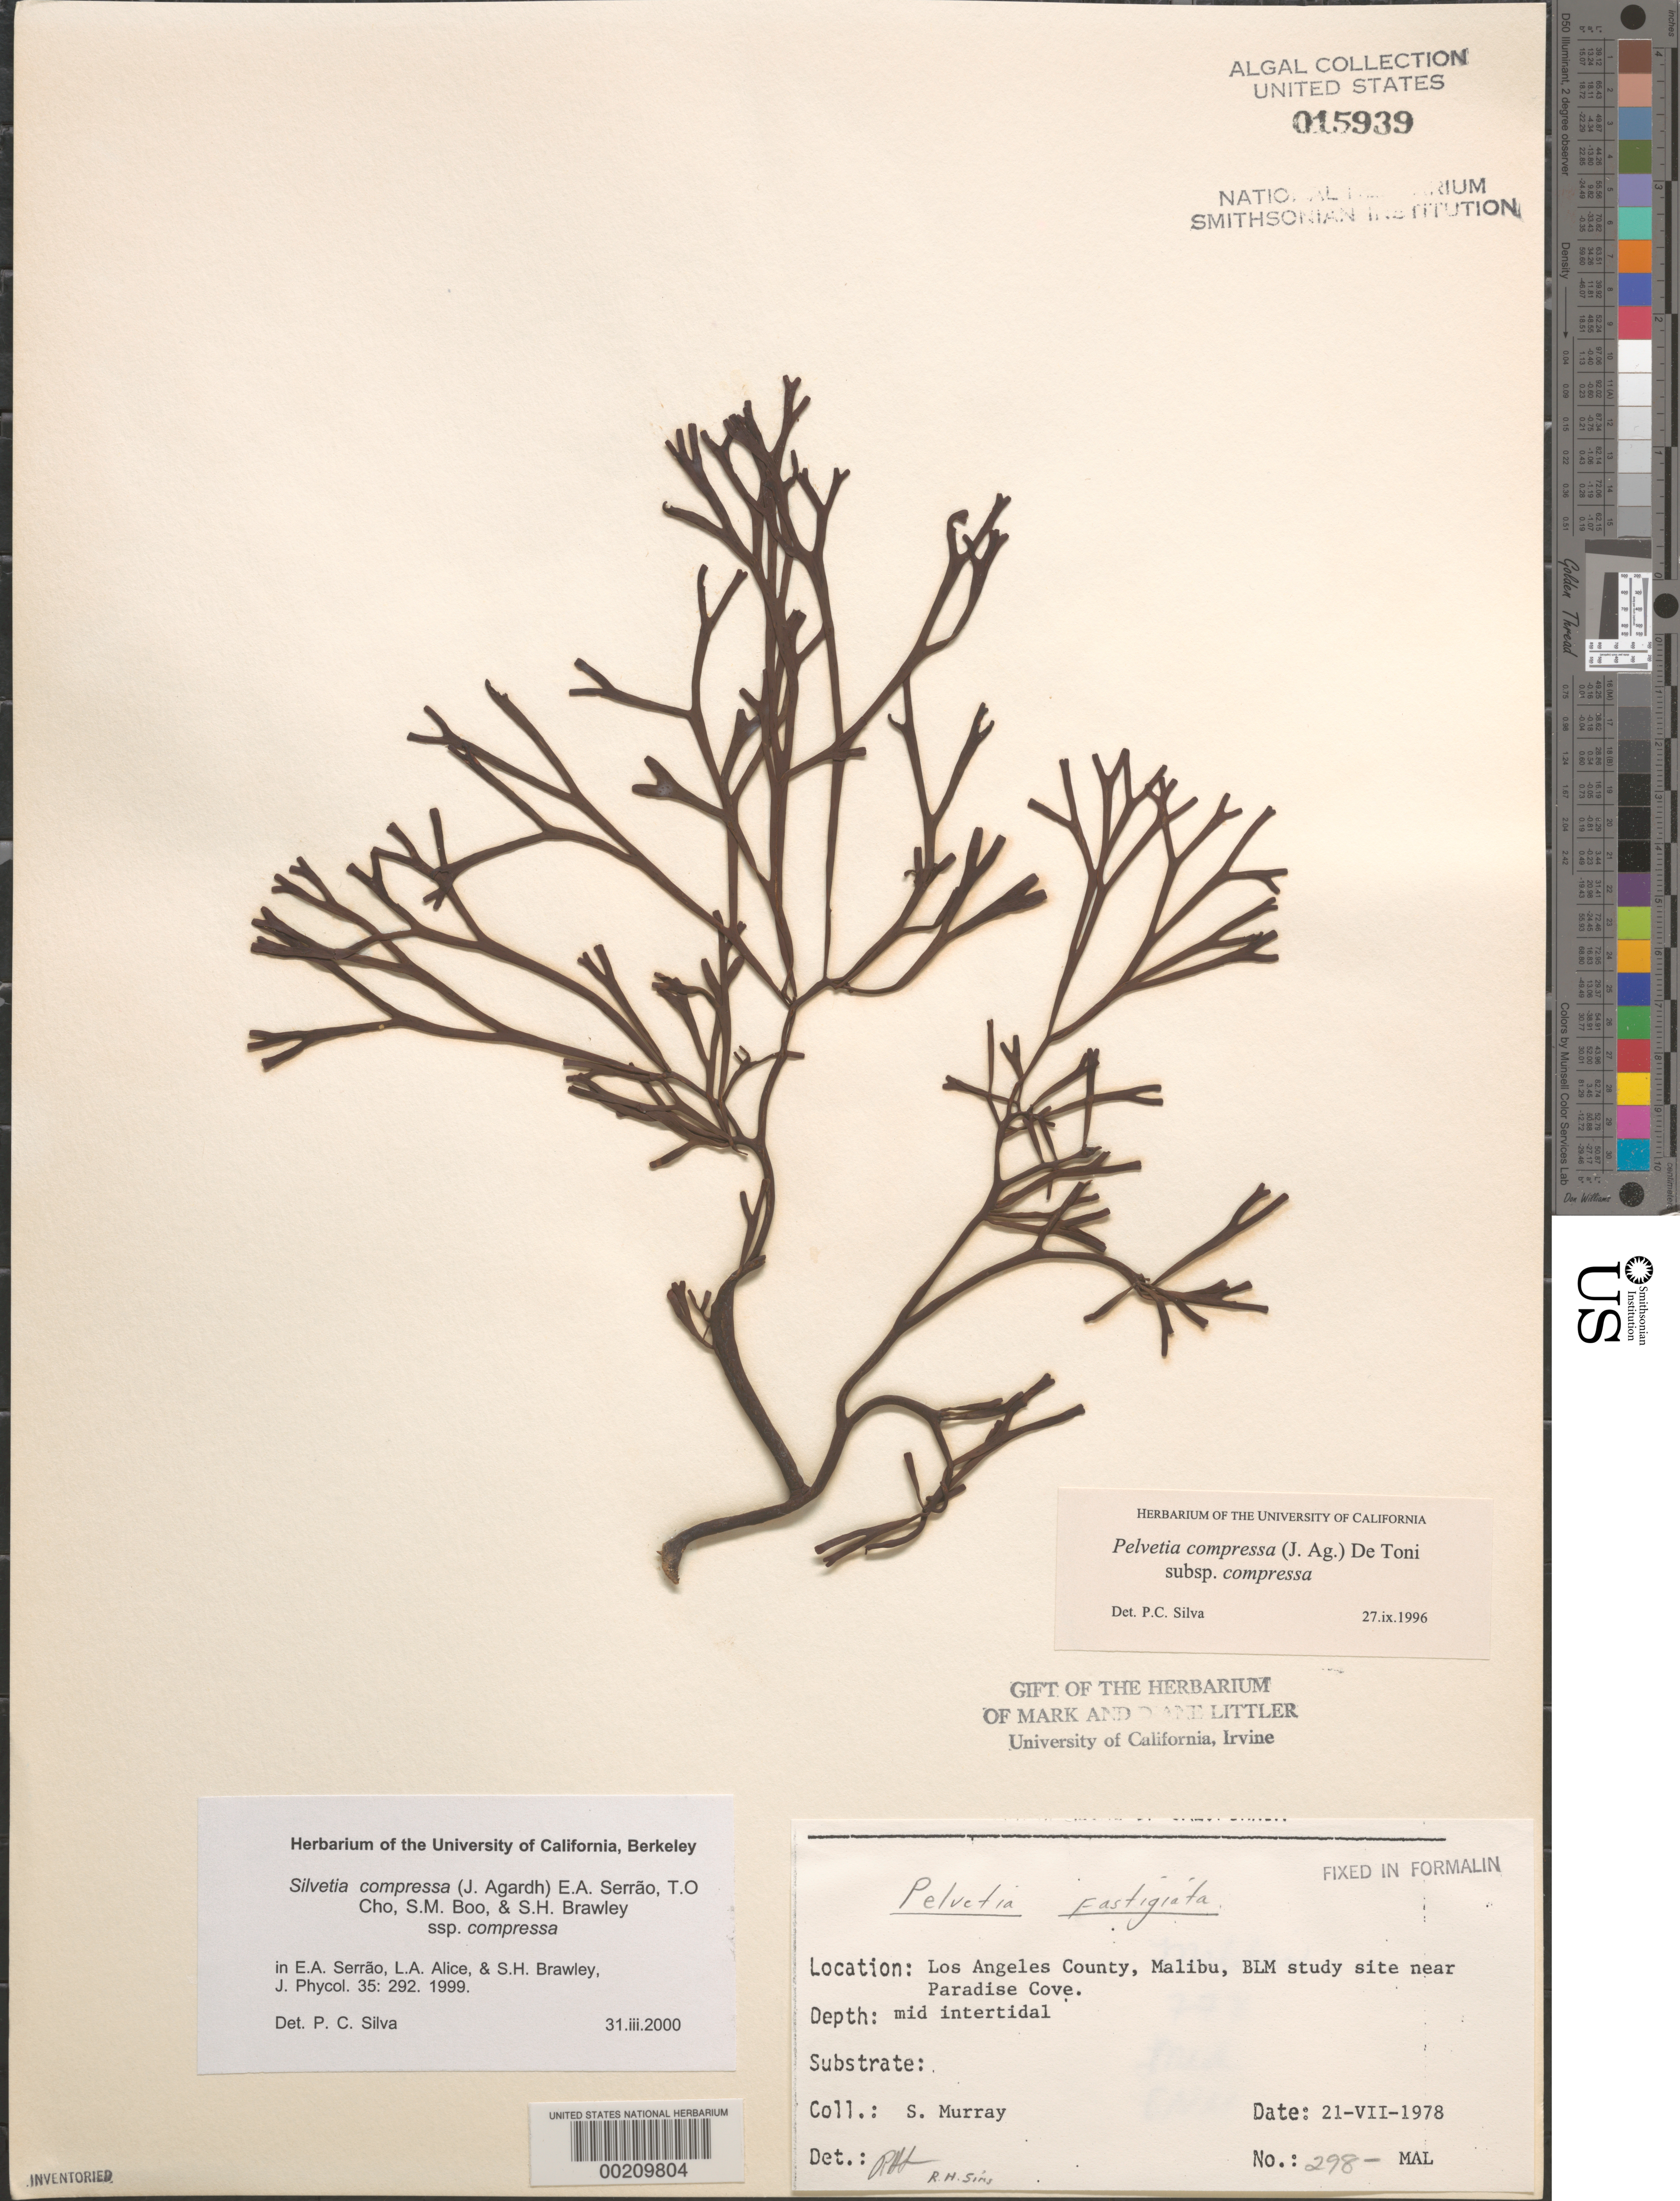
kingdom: Chromista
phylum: Ochrophyta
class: Phaeophyceae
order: Fucales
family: Fucaceae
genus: Silvetia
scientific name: Silvetia compressa subsp. compressa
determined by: Silva, P. C.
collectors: S. N. Murray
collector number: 298-MAL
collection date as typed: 21 Jul 1978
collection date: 1978-07-21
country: United States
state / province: California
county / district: Los Angeles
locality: Malibu near Paradise Cove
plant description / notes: BLM-SOCALBIGHT Rocky Intertidal Survey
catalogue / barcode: US 15939